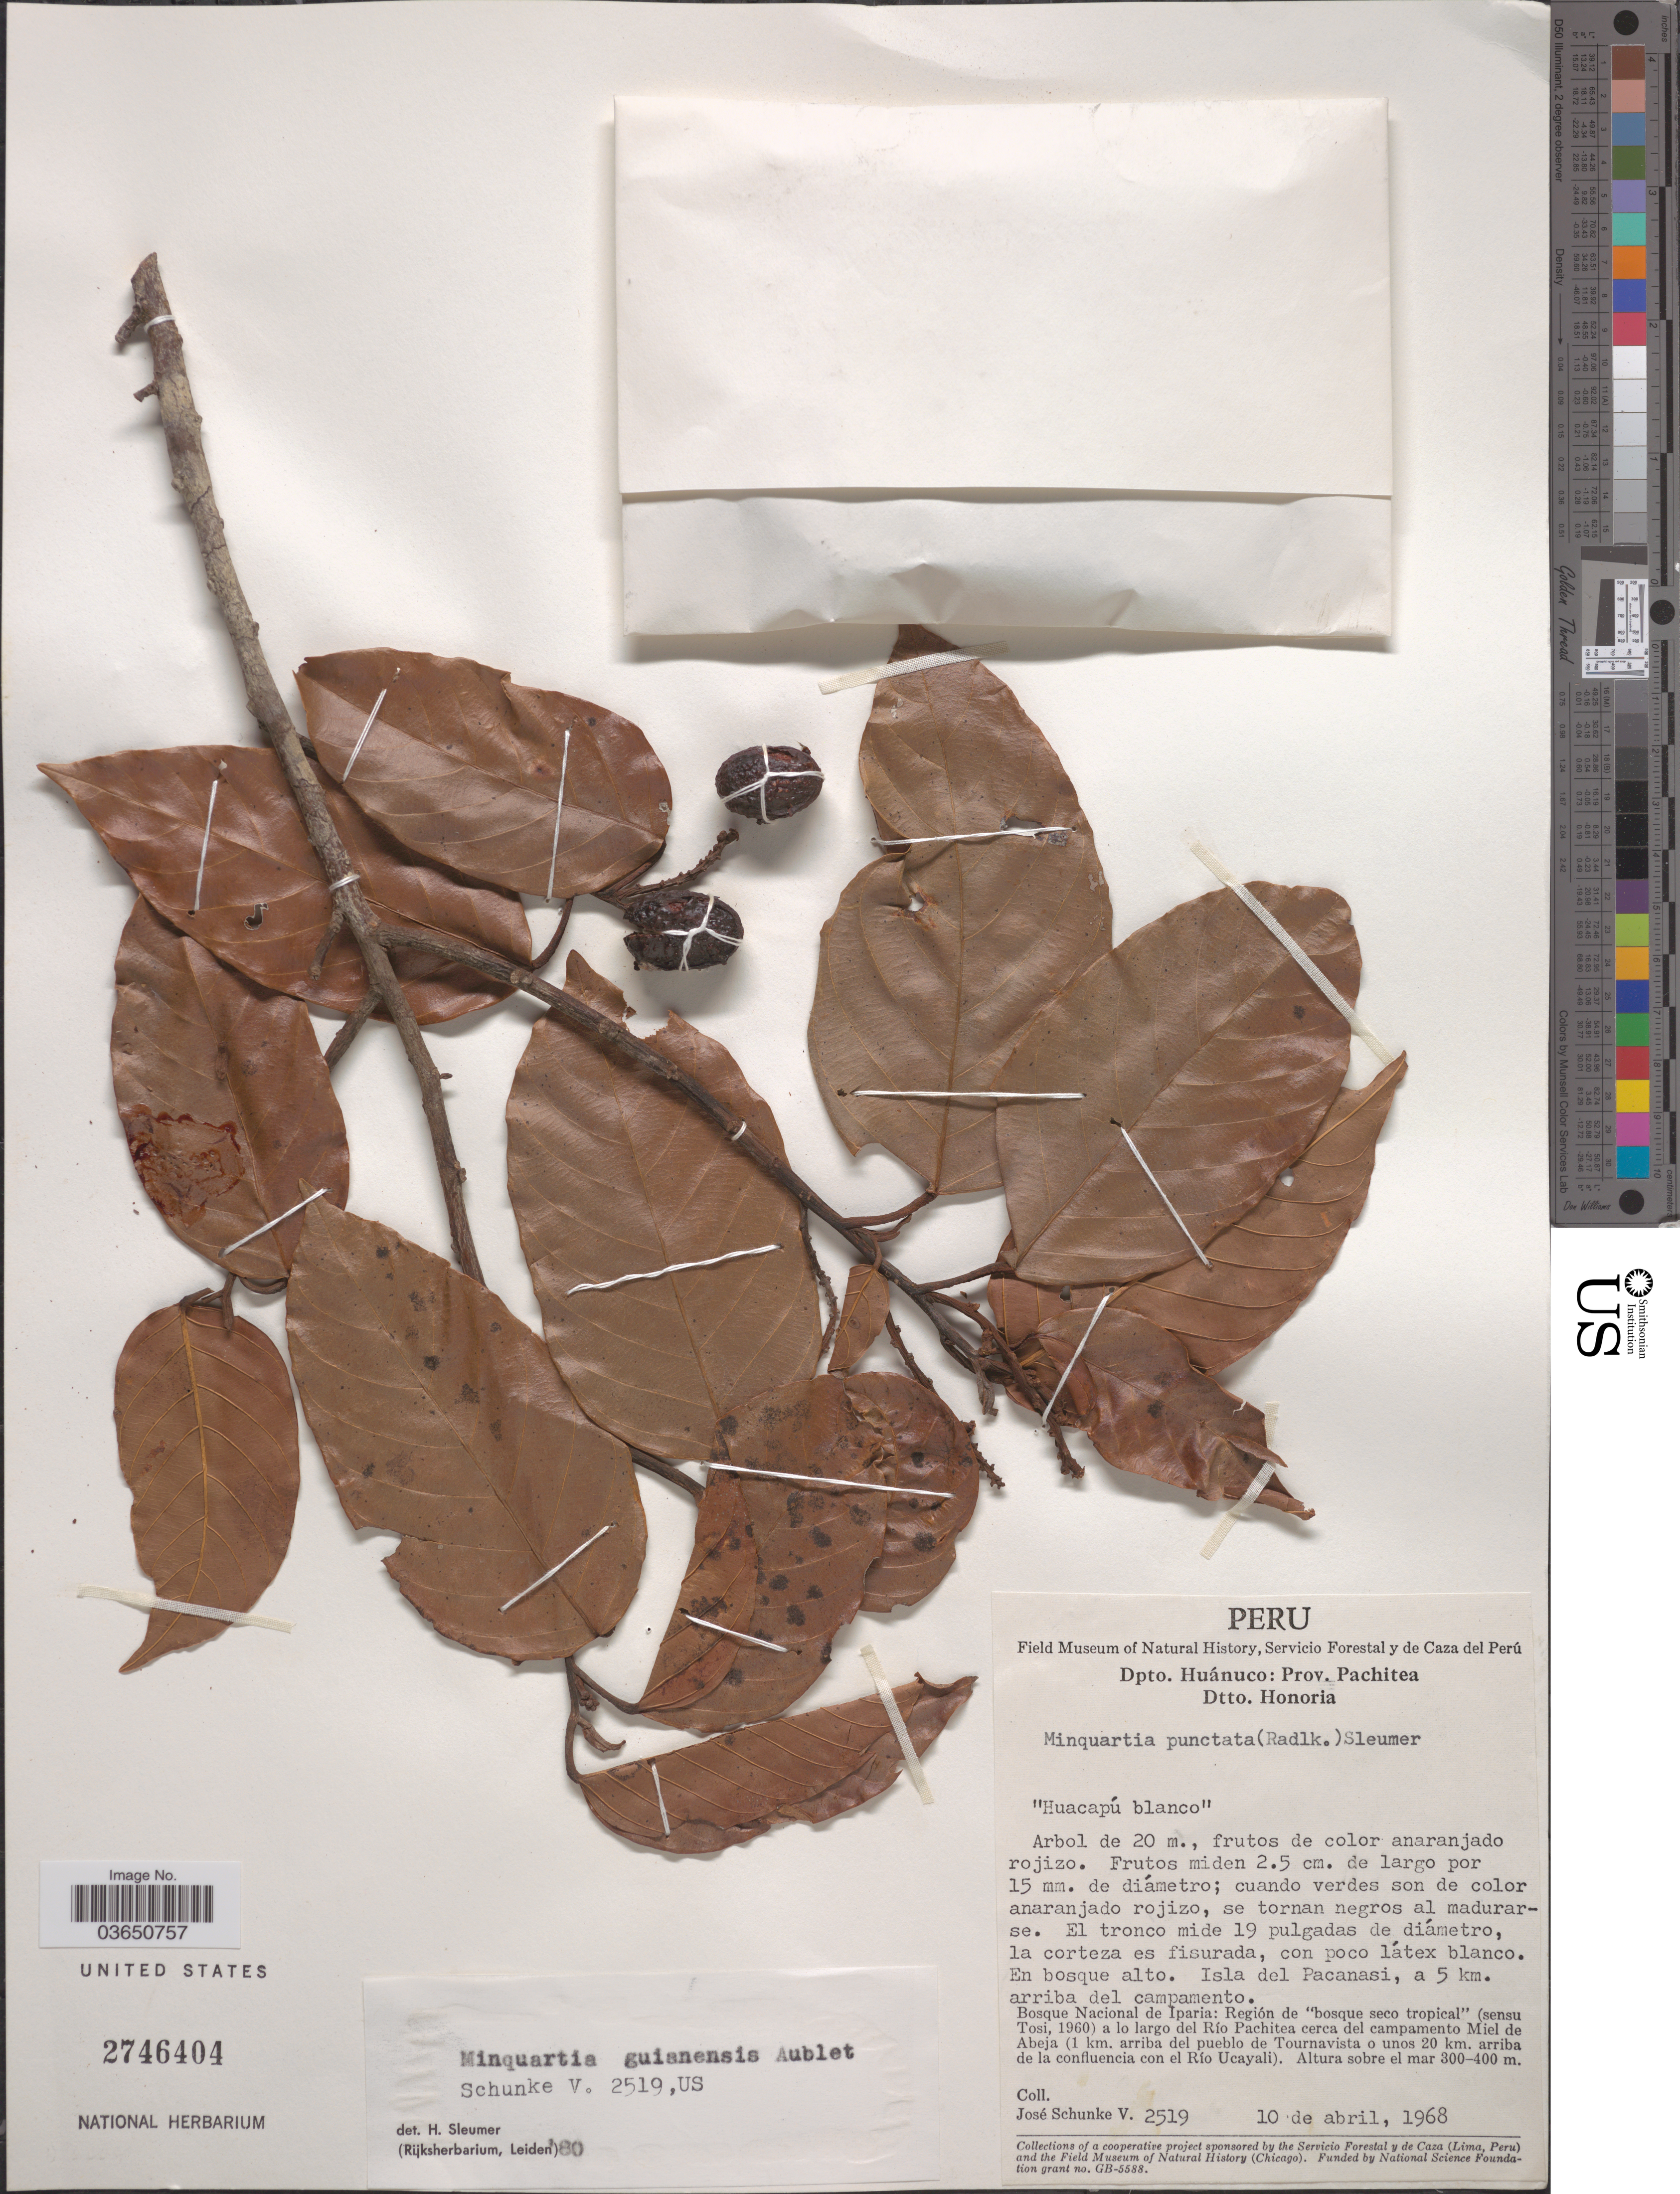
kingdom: Plantae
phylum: Tracheophyta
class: Magnoliopsida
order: Santalales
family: Coulaceae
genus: Minquartia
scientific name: Minquartia guianensis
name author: Aubl.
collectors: J. Schunke Vigo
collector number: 2519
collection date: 1968-04-10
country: Peru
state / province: Huánuco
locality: Dpto. Huánuco: Prov. Pachitea. Dtto. Honoria. Isla del Pacanasi, a 5 km. arriba del campamento. Bosque Nacional de Iparia: Región de "bosque seco tropical" (sensu Tosi, 1960) a lo largo del Río Pachitea cerca del campamento Miel de Abeja (1 km. arriba del pueblo de Tournavista o unos 20 km. arriba de la confluencia con el Río Ucayali).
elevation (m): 300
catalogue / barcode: US 2746404